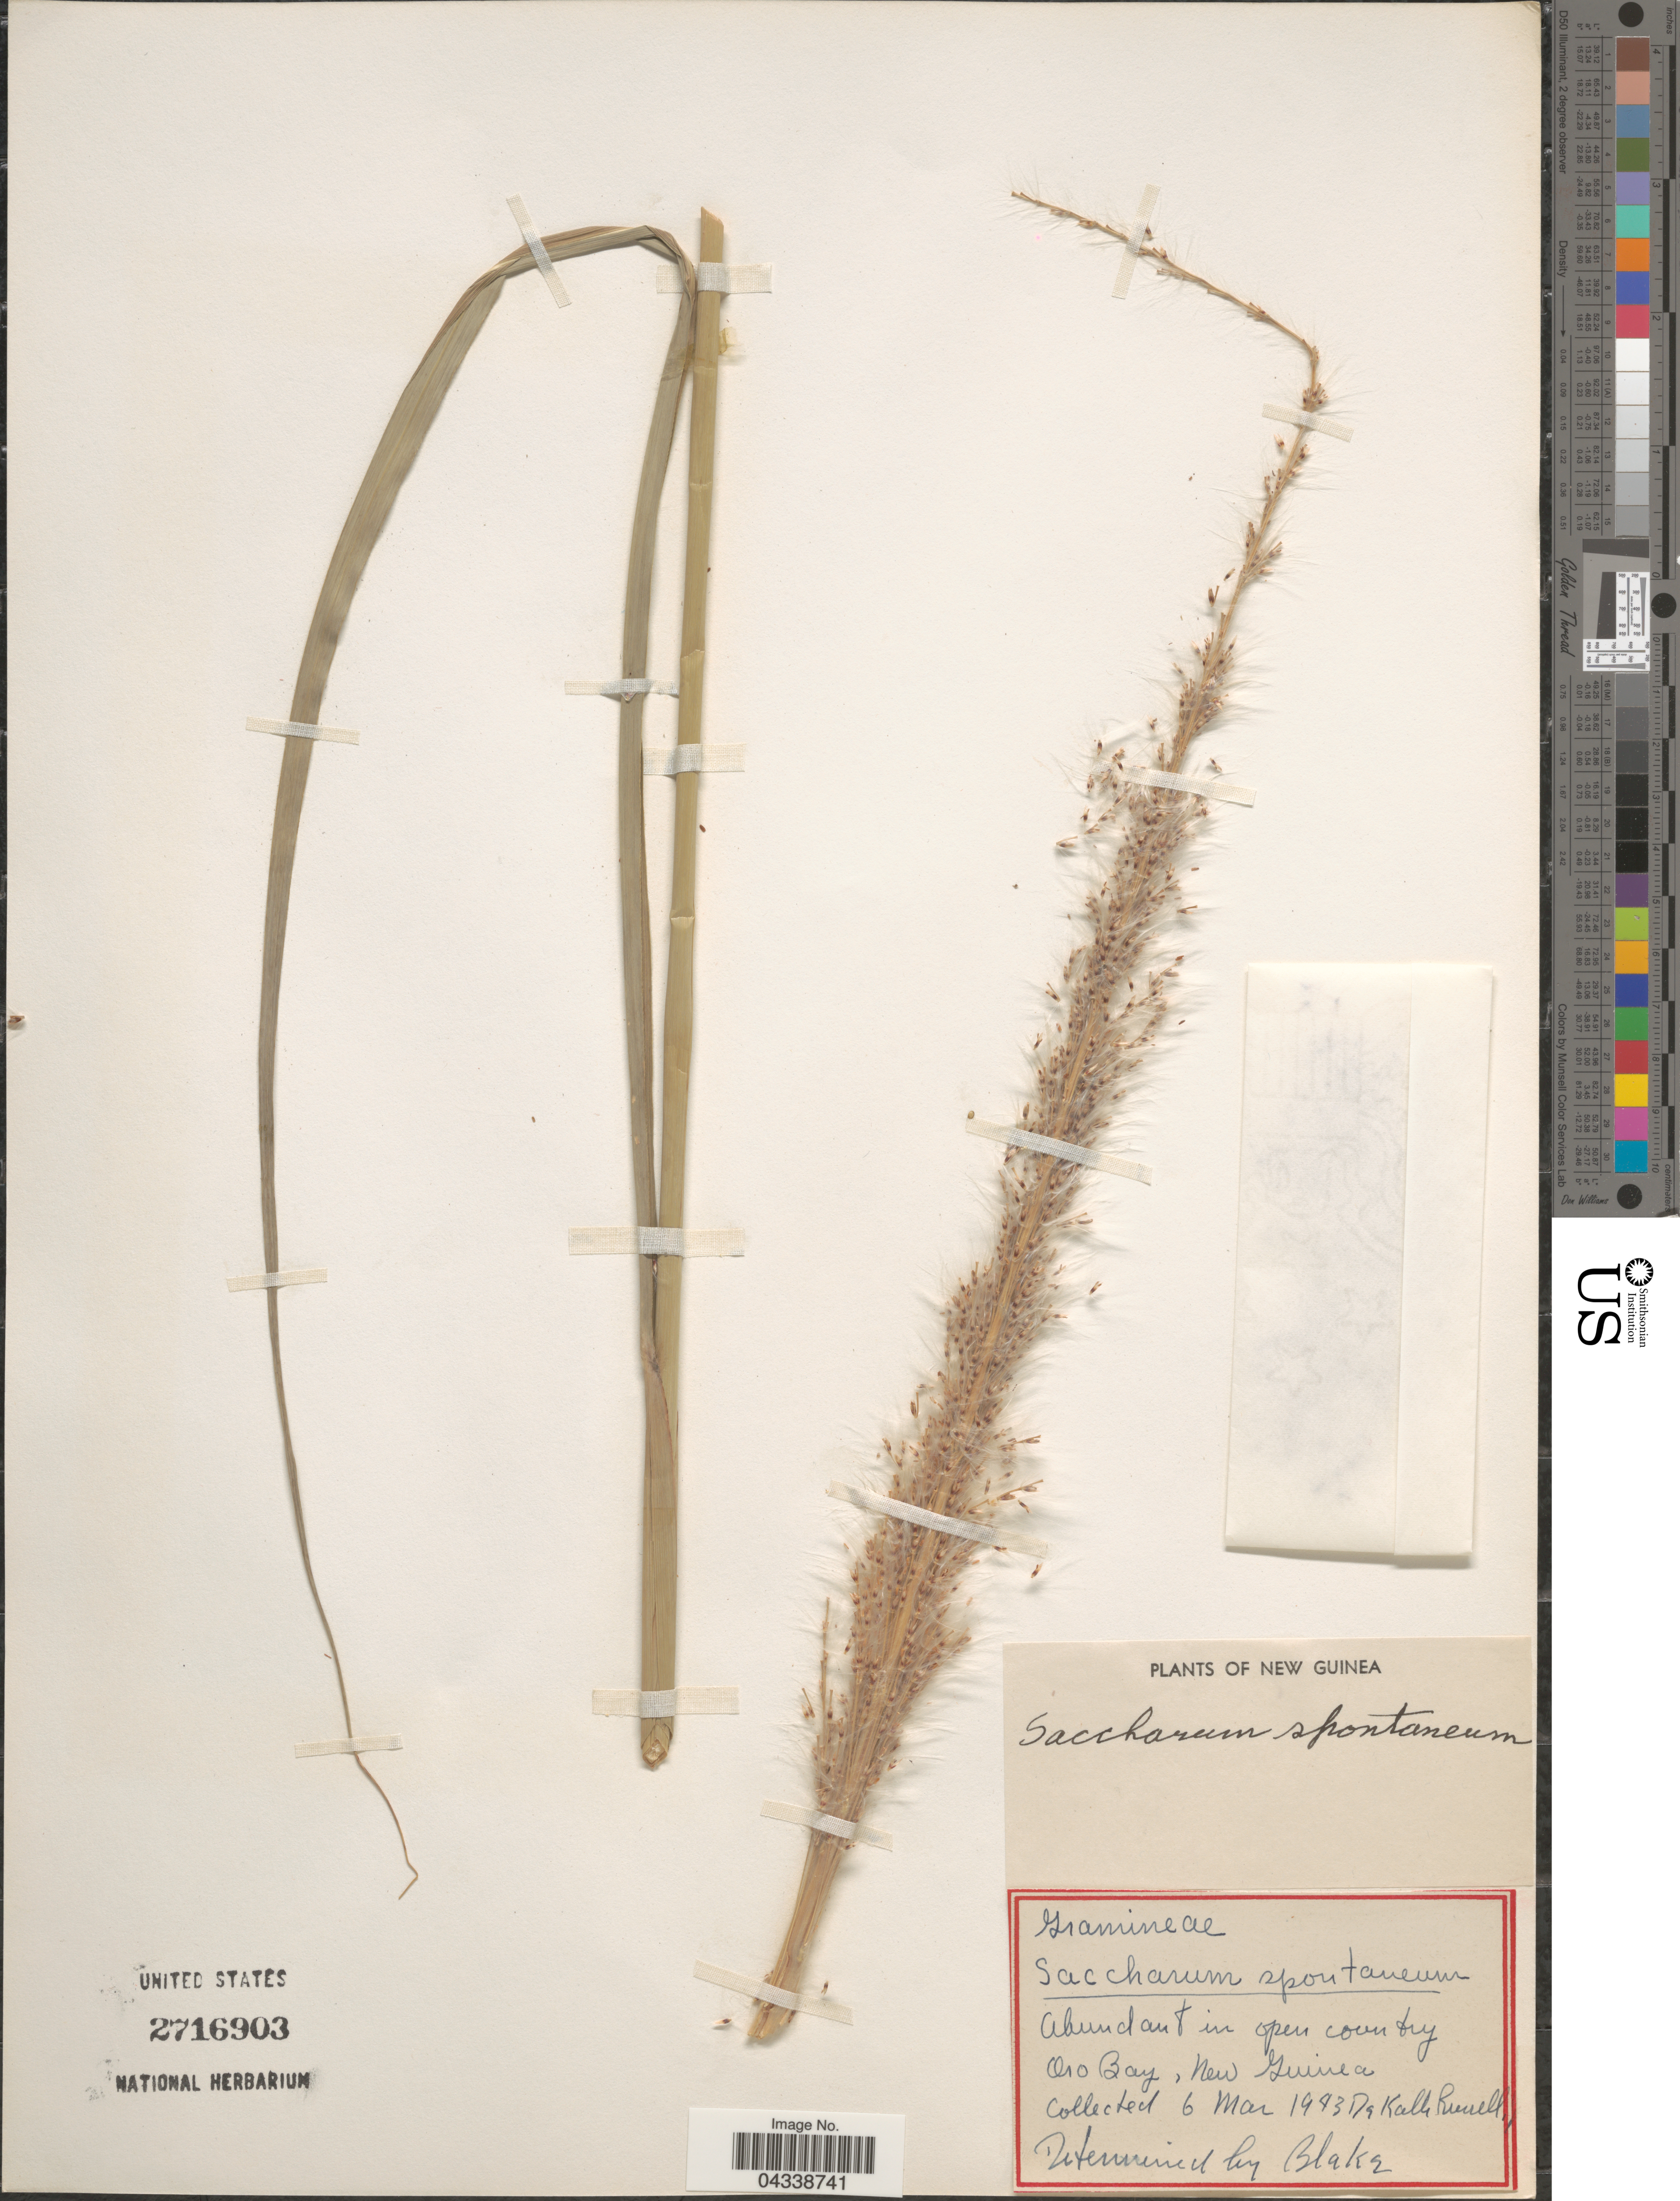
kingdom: Plantae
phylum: Tracheophyta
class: Liliopsida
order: Poales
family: Poaceae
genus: Saccharum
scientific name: Saccharum spontaneum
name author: L.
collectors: D. K. Russell Jr.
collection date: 1943-03-06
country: Papua New Guinea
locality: New Guinea. Oro Bay, New Guinea.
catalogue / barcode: US 2716903